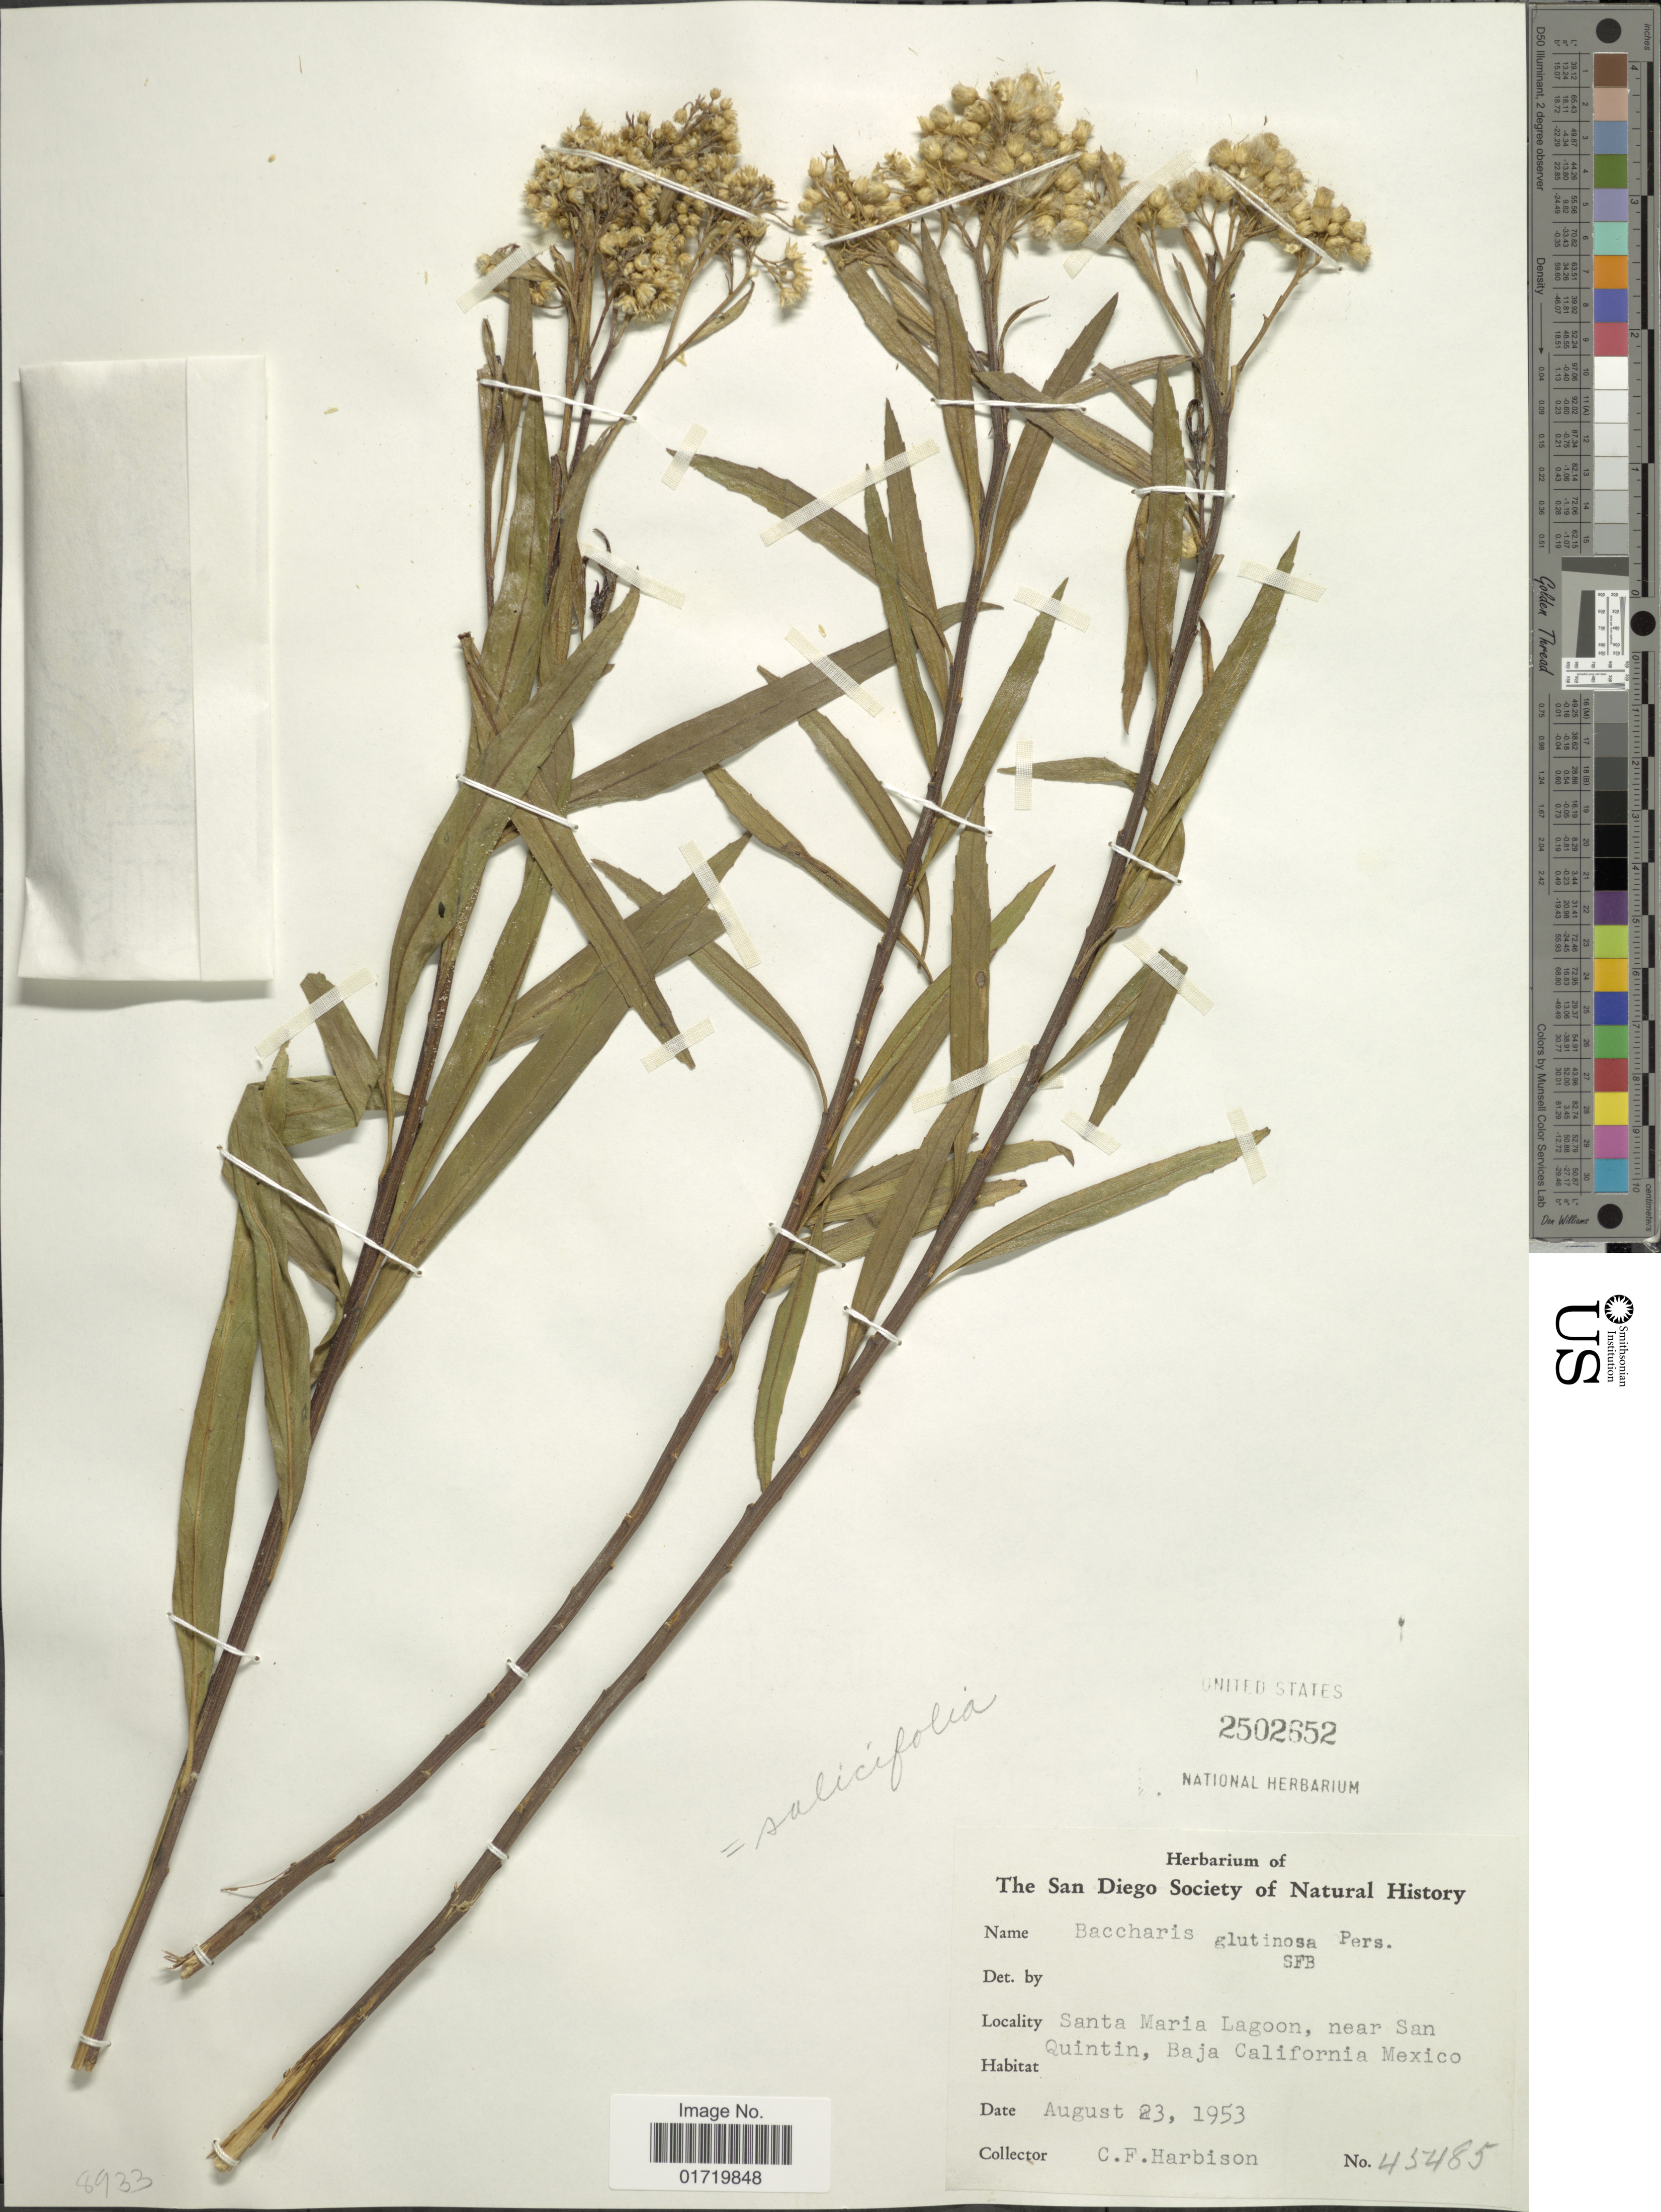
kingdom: Plantae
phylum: Tracheophyta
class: Magnoliopsida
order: Asterales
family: Asteraceae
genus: Baccharis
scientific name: Baccharis salicifolia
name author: (Ruiz & Pav.) Pers.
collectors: C. F. Harbison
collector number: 45485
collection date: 1953-08-23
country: Mexico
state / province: Baja California Sur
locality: Santa Maria Lagoon, near San Quintin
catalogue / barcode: US 2502652